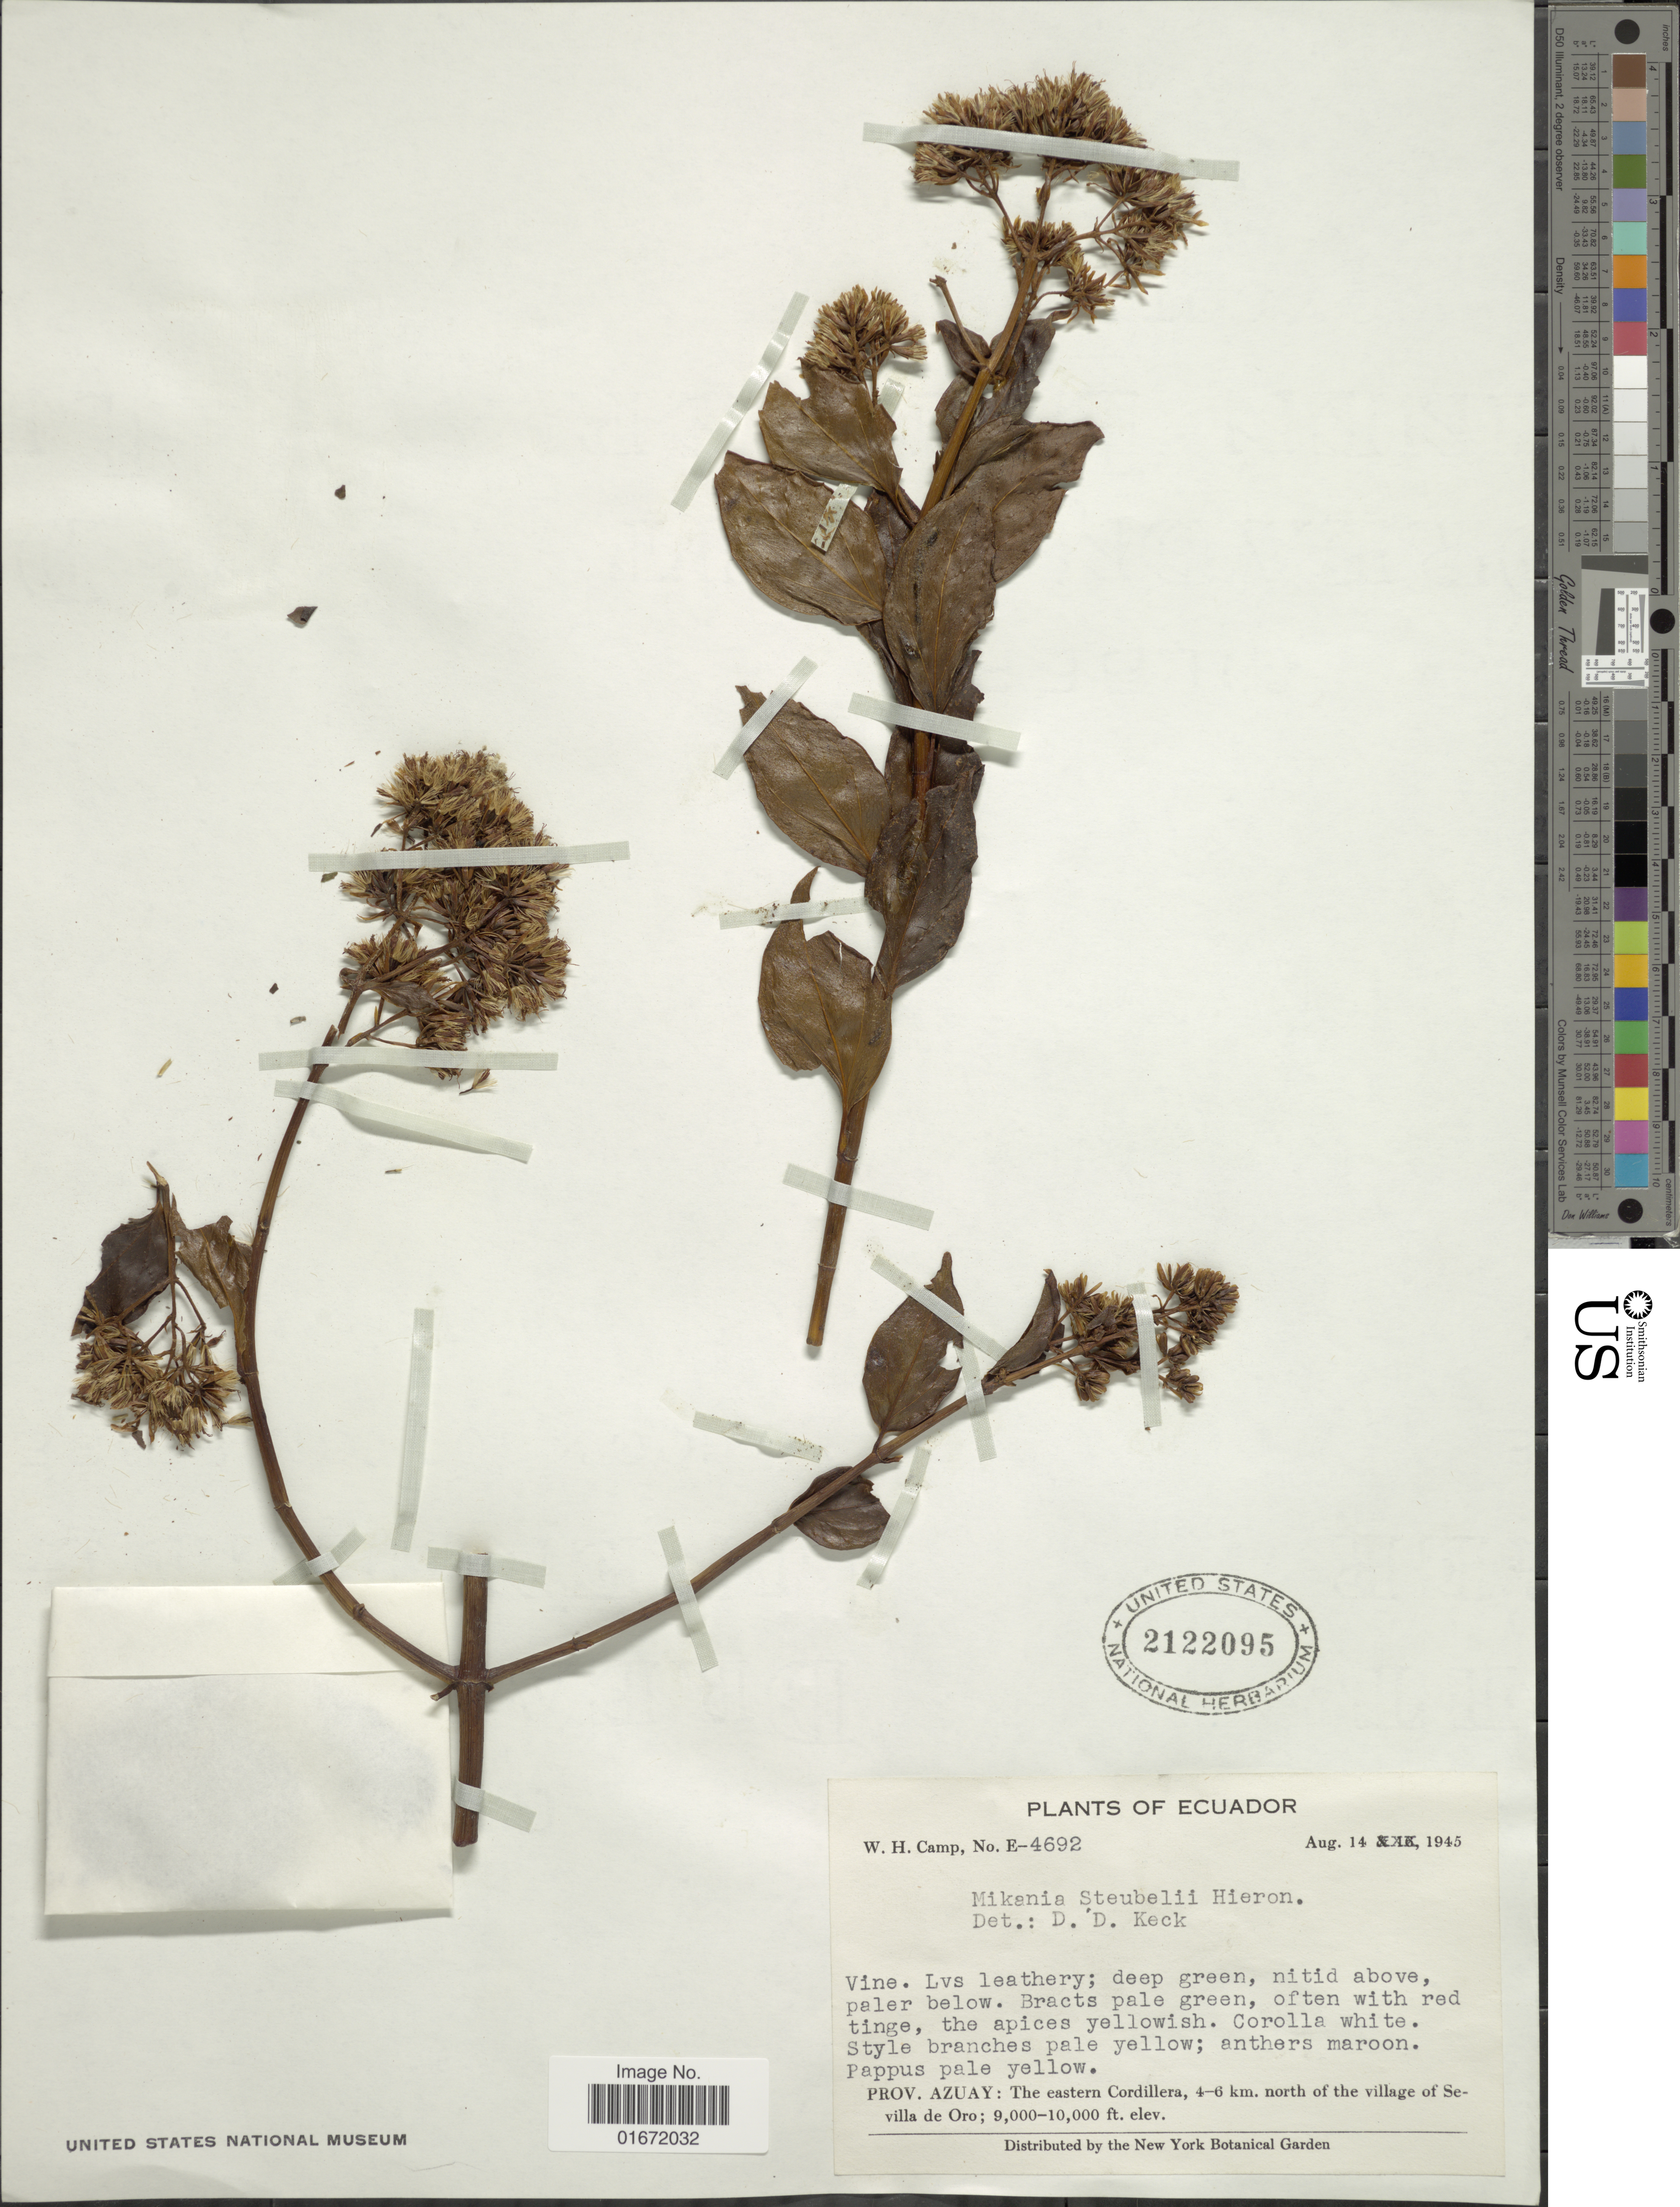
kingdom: Plantae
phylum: Tracheophyta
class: Magnoliopsida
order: Asterales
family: Asteraceae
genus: Mikania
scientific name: Mikania stuebelii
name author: Hieron.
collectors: W. H. Camp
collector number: E-4692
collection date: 1945-08-14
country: Ecuador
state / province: Azuay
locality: Prov. Azuay: The eastern Cordillera, 4-6 km. north of the village of Sevilla de Oro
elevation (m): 2743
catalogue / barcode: US 2122095